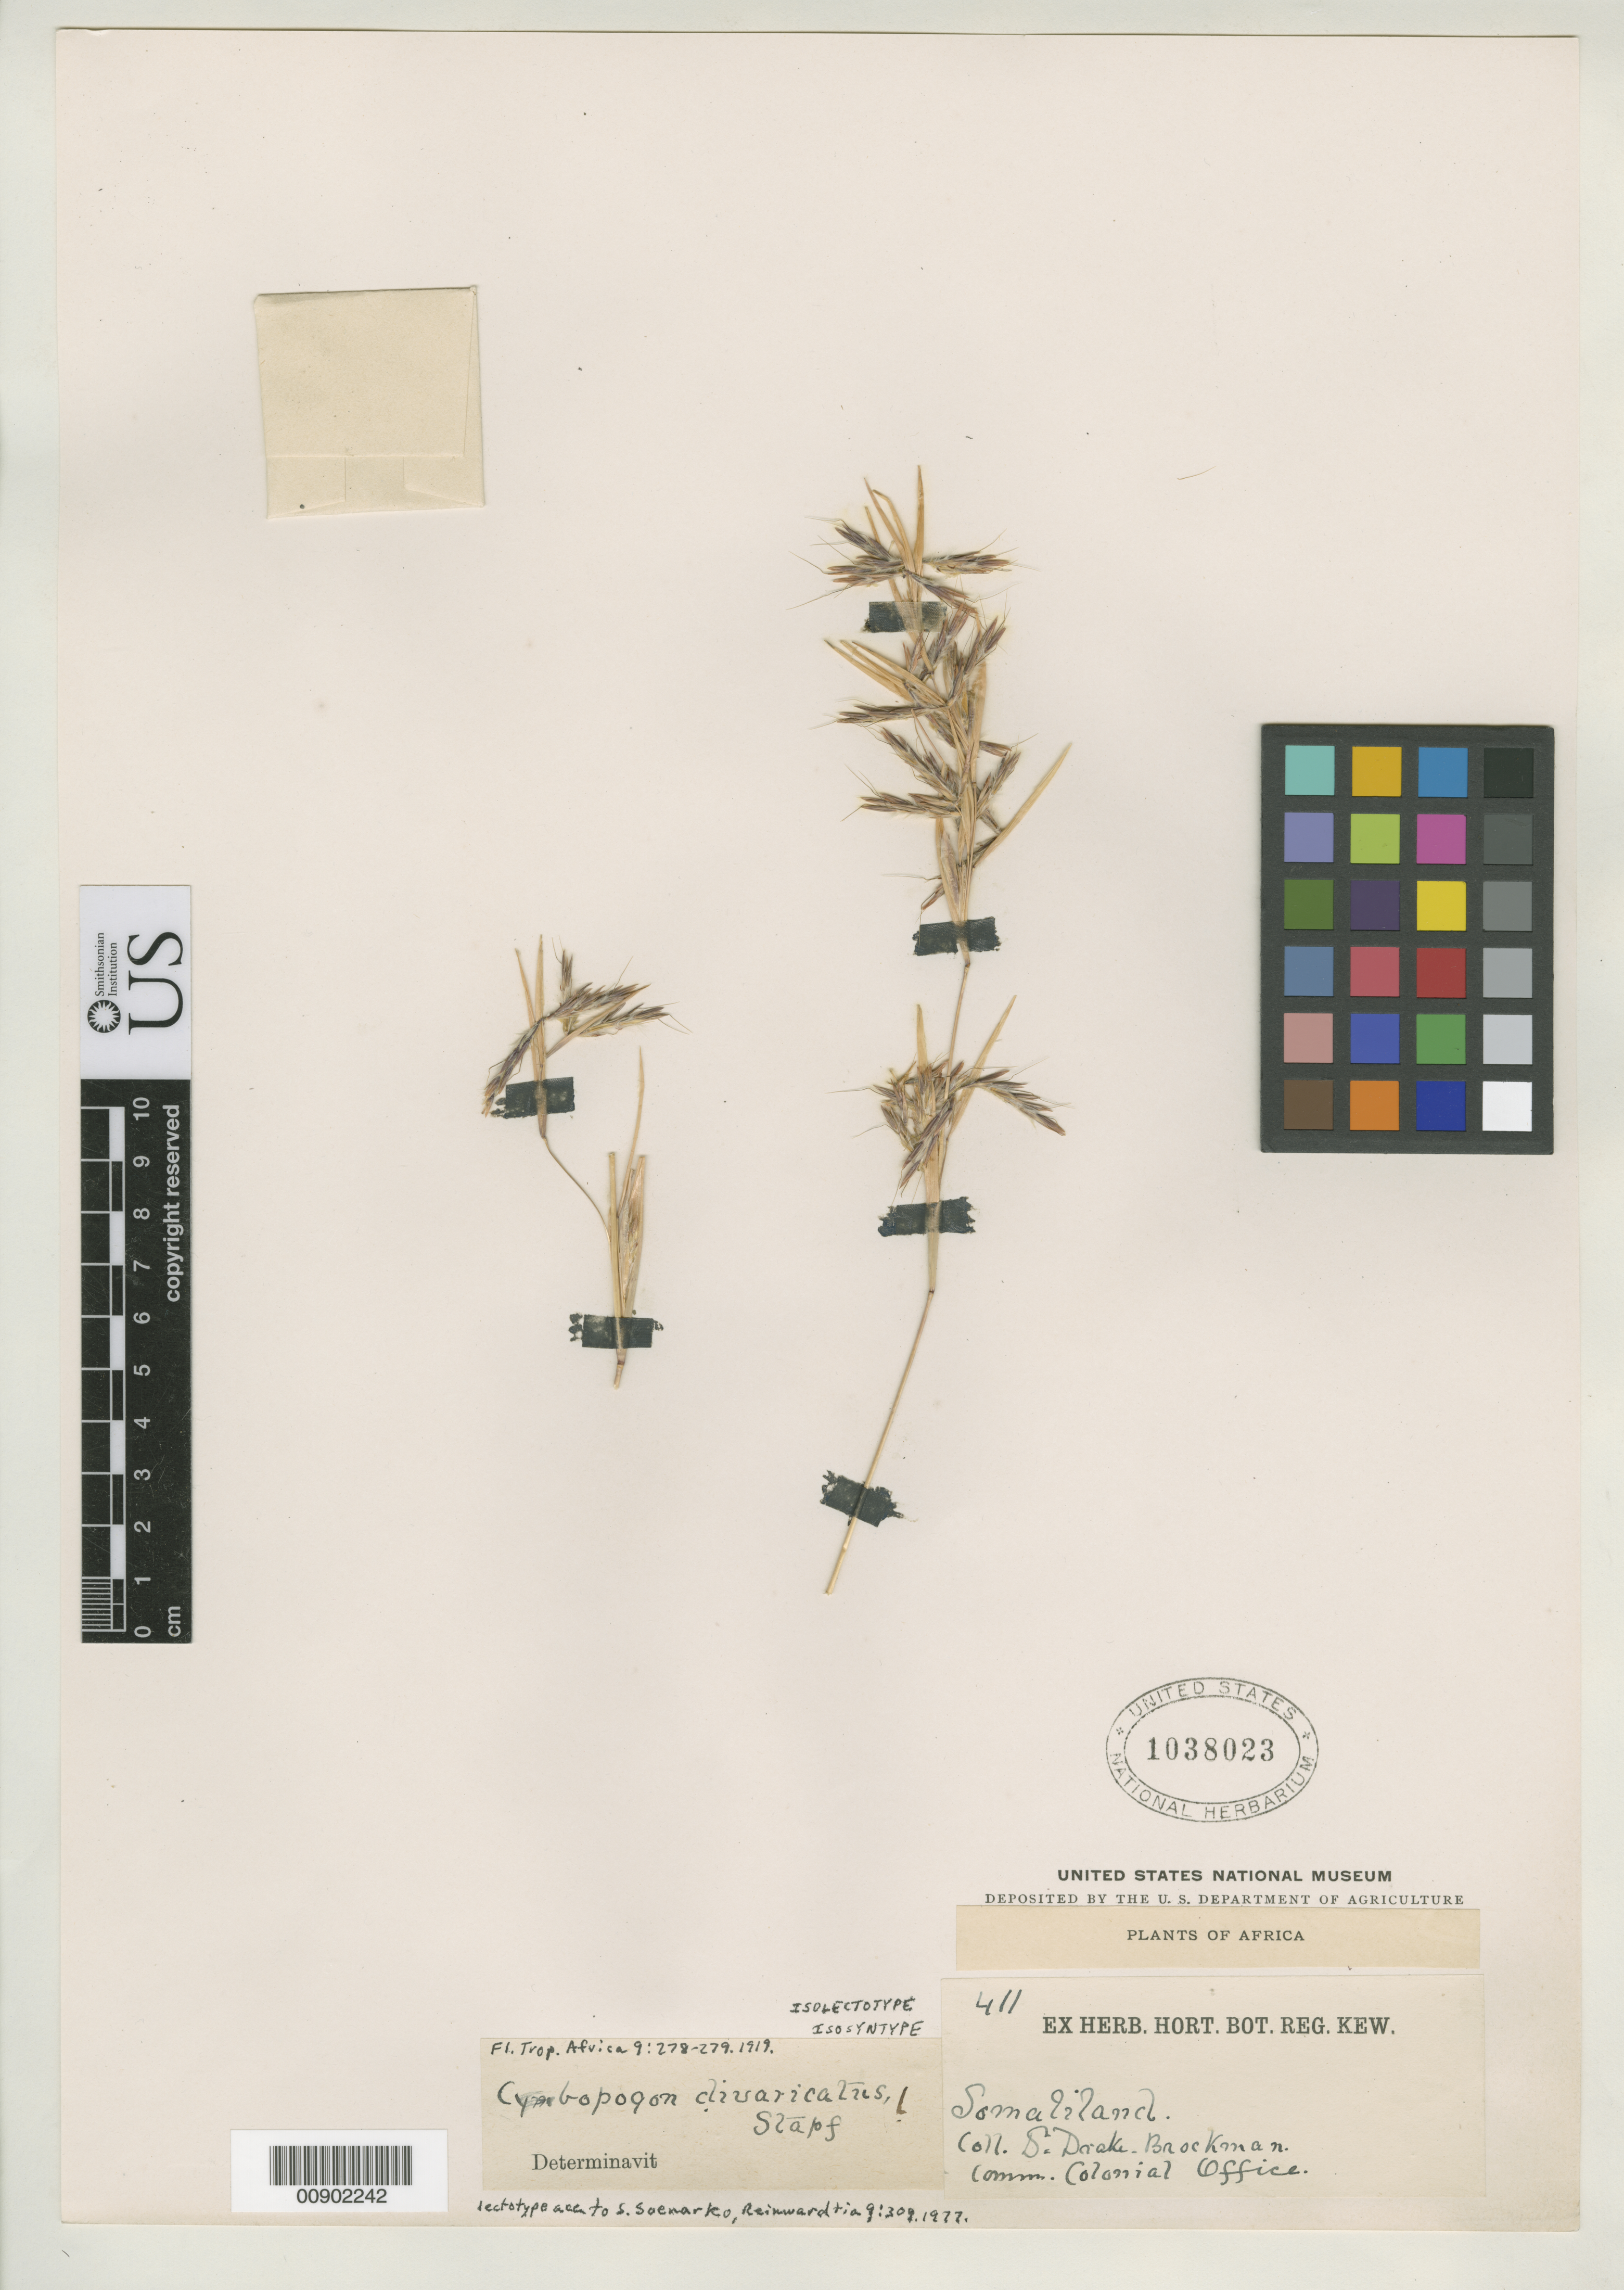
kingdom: Plantae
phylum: Tracheophyta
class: Liliopsida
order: Poales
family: Poaceae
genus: Cymbopogon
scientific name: Cymbopogon divaricatus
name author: Stapf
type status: Isolectotype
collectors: R. Drake-Brockman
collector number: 411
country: Somalia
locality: Somaliland [protologue, "Nile Land. British Somaliland: without precise locality"].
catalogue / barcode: US 1038023